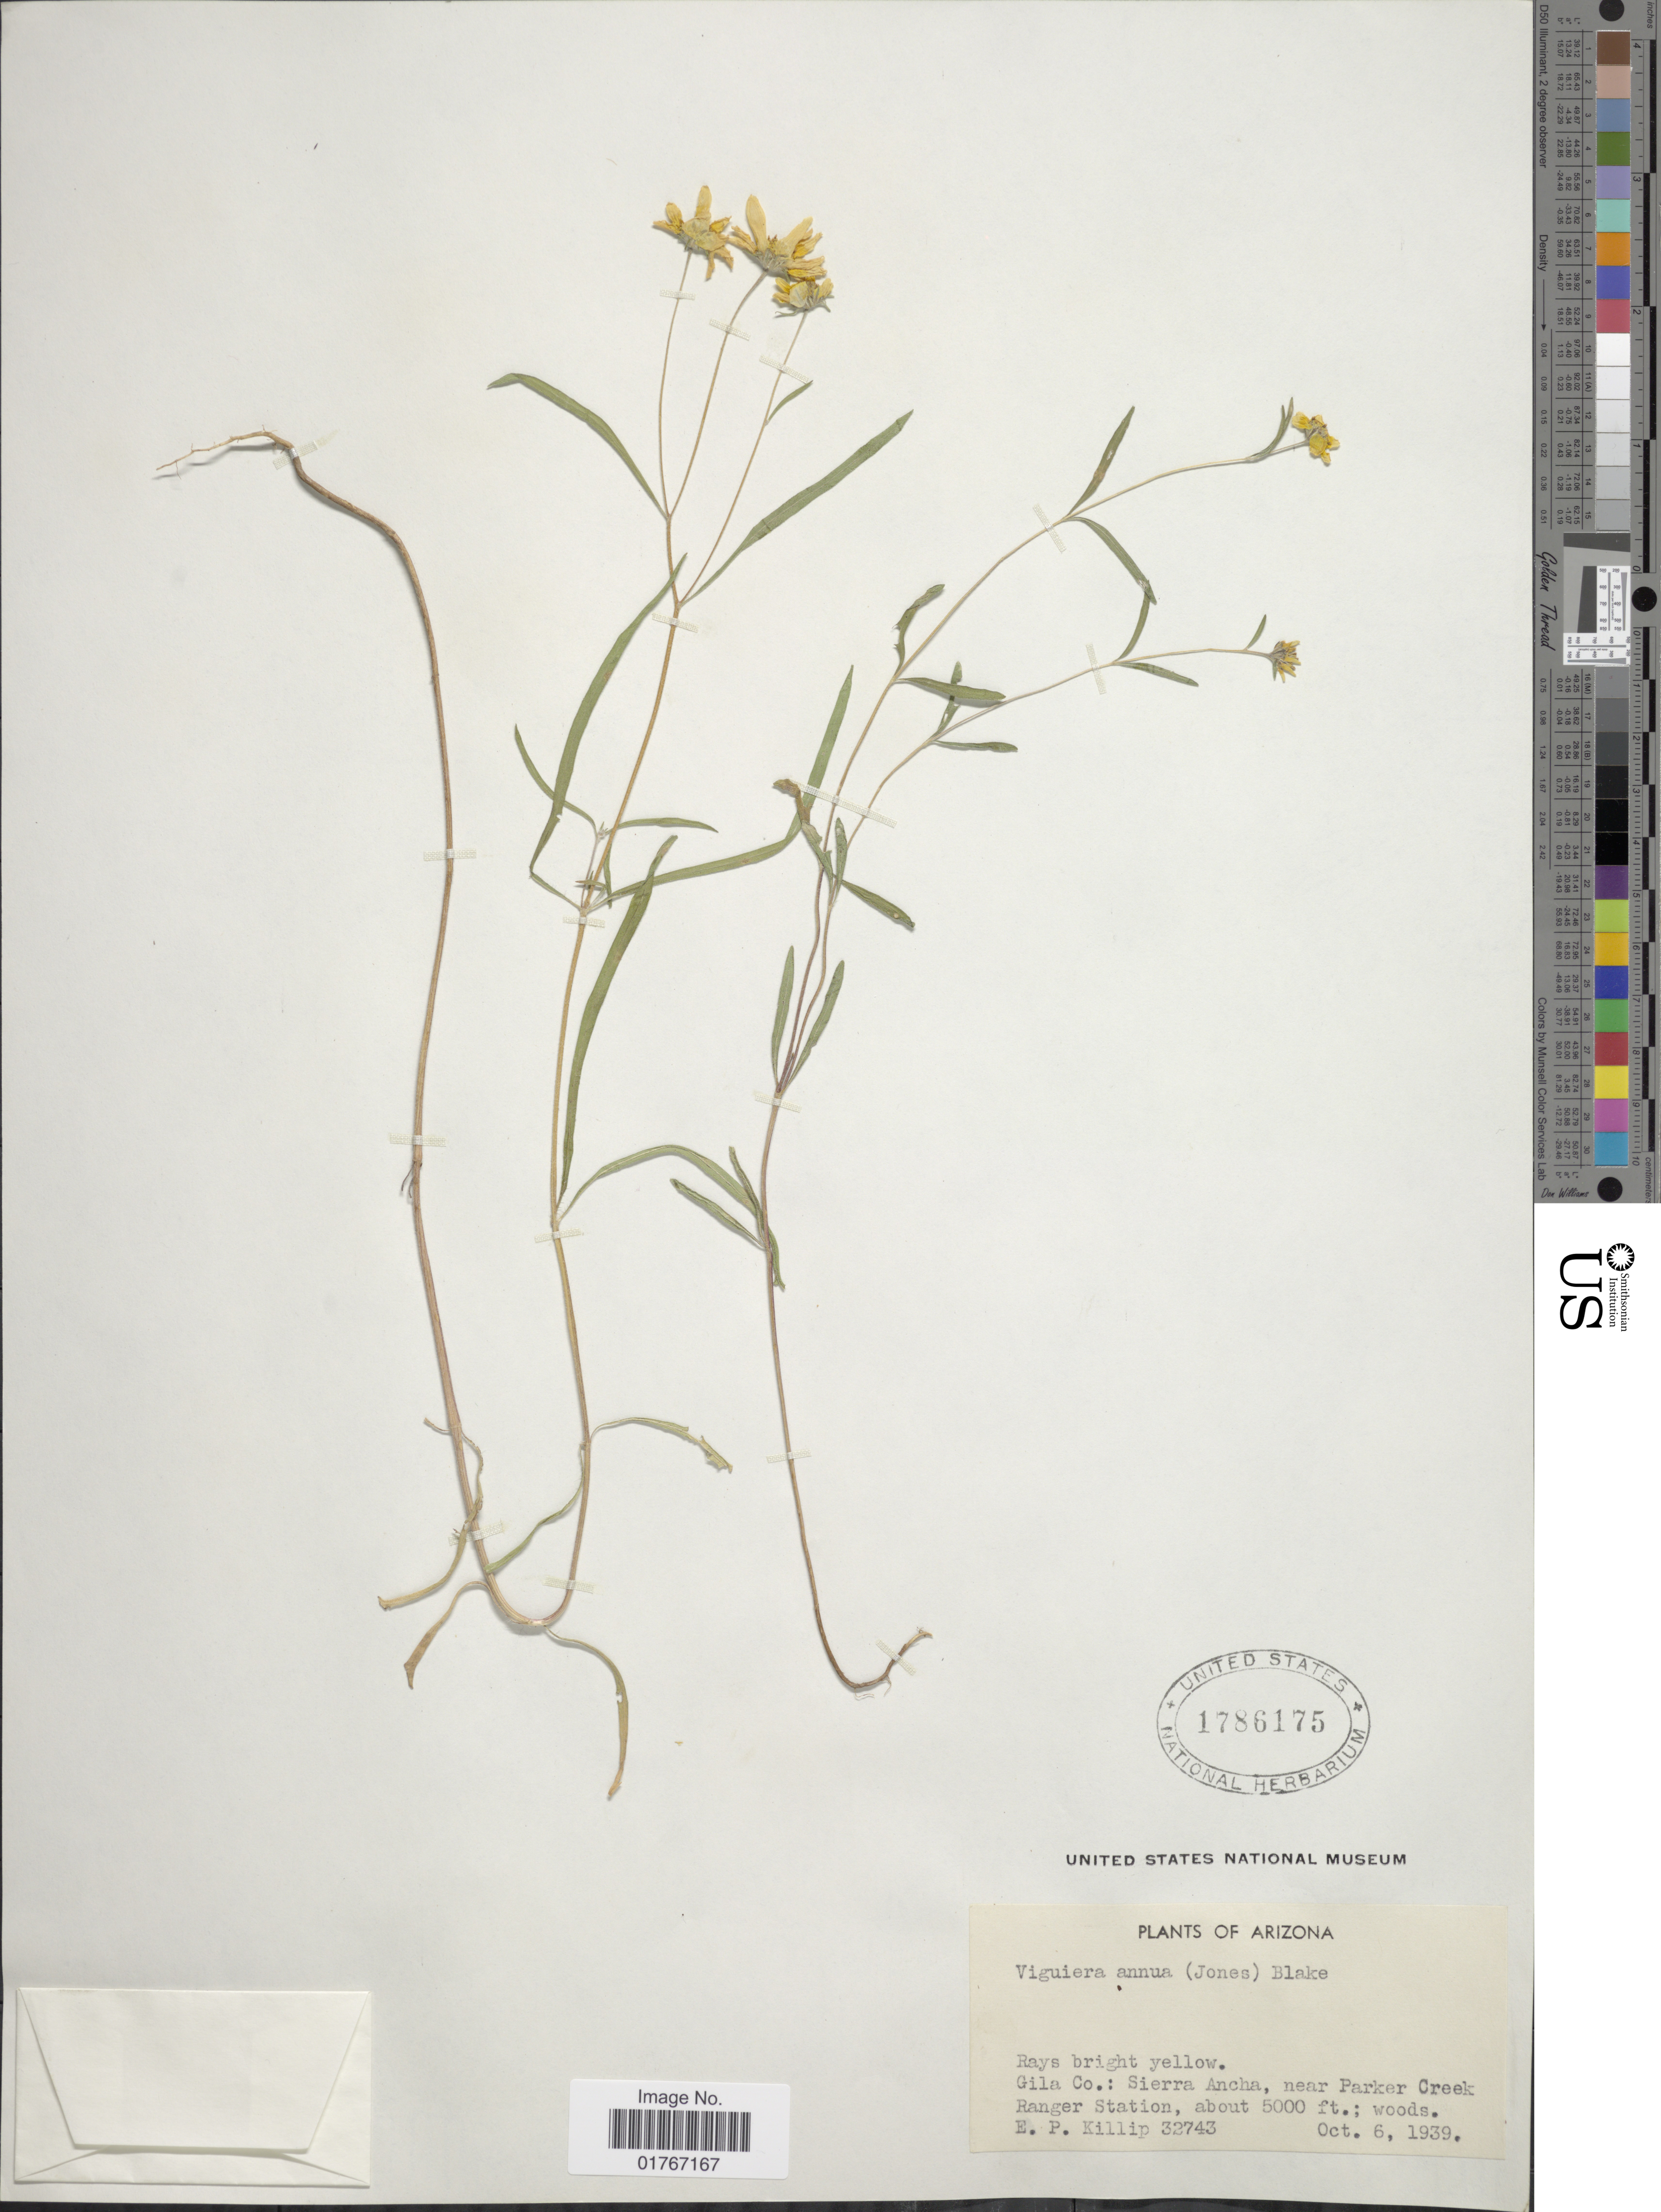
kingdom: Plantae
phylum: Tracheophyta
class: Magnoliopsida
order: Asterales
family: Asteraceae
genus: Heliomeris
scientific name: Heliomeris annua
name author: (M.E. Jones) Cockerell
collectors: E. P. Killip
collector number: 32743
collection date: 1939-10-06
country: United States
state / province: Arizona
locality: Gila Co.: Sierra Ancha, near Parker Creek Ranger Station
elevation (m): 1524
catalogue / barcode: US 1786175